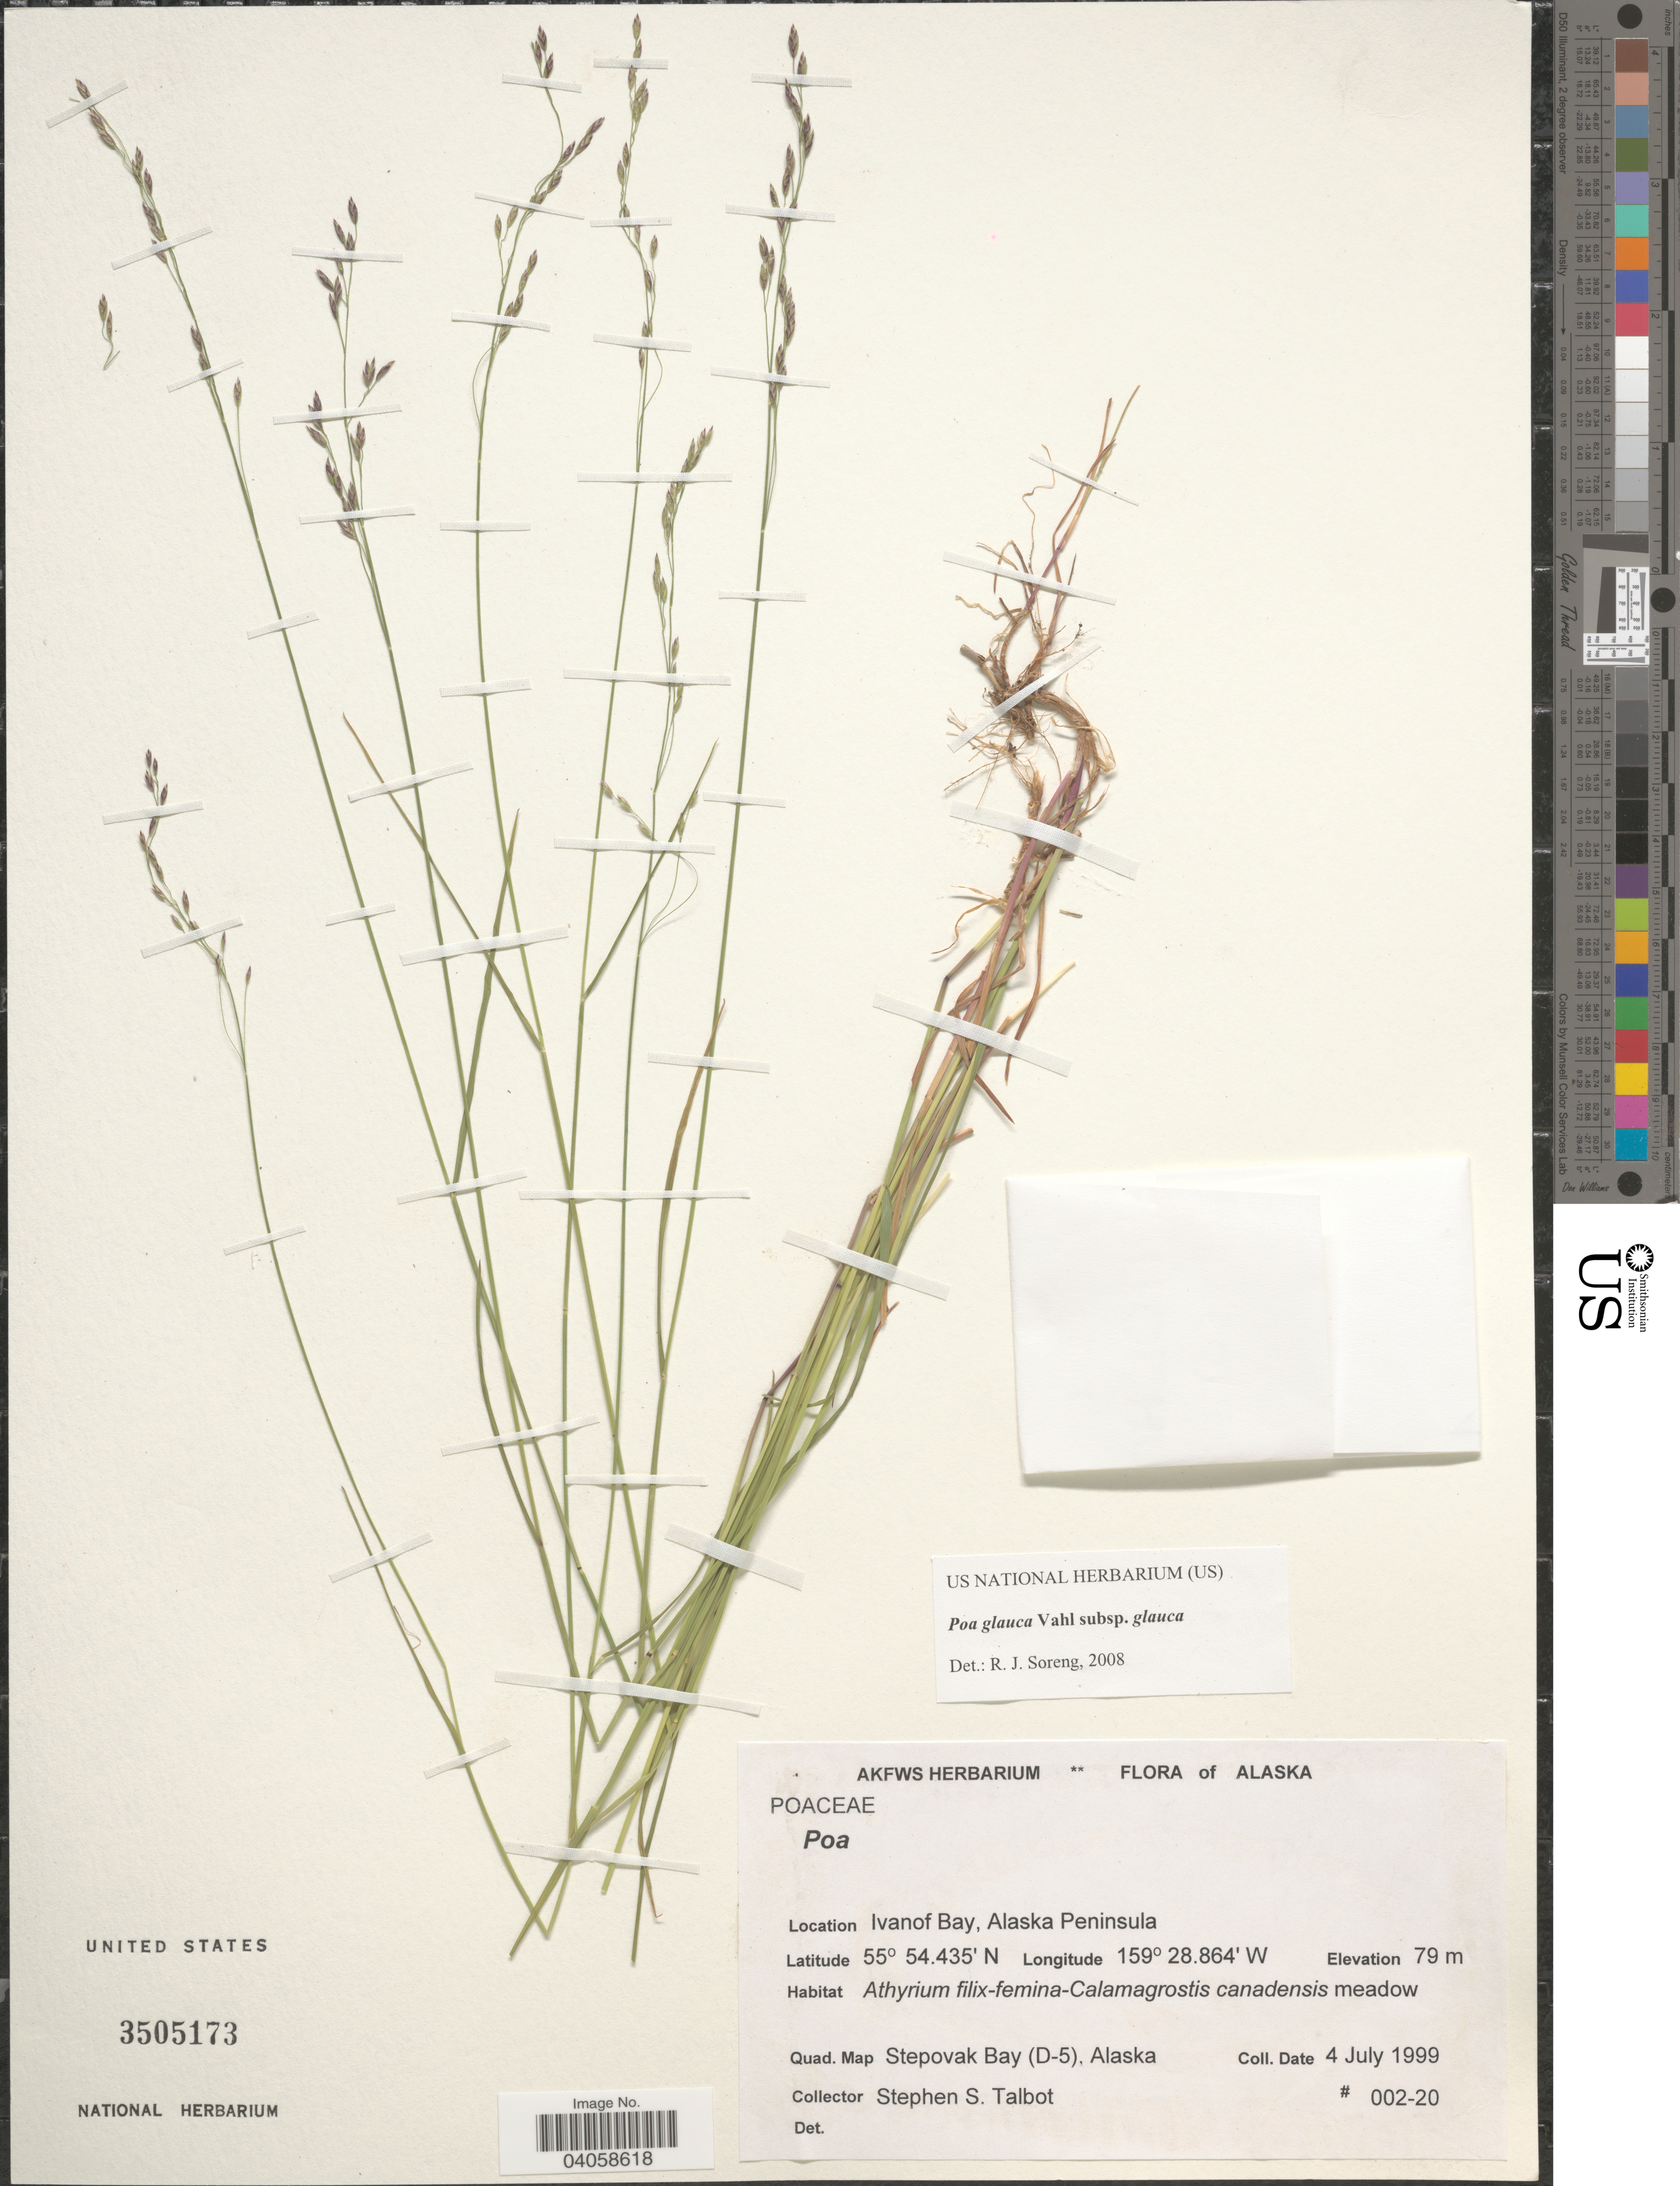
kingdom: Plantae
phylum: Tracheophyta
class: Liliopsida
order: Poales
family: Poaceae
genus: Poa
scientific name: Poa glauca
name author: Vahl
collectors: S. S. Talbot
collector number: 002-20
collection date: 1999-07-04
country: United States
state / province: Alaska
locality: Ivanof Bay, Alaska Peninsula. Quad. Map Stepovak Bay (D-5).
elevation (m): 79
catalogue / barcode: US 3505173